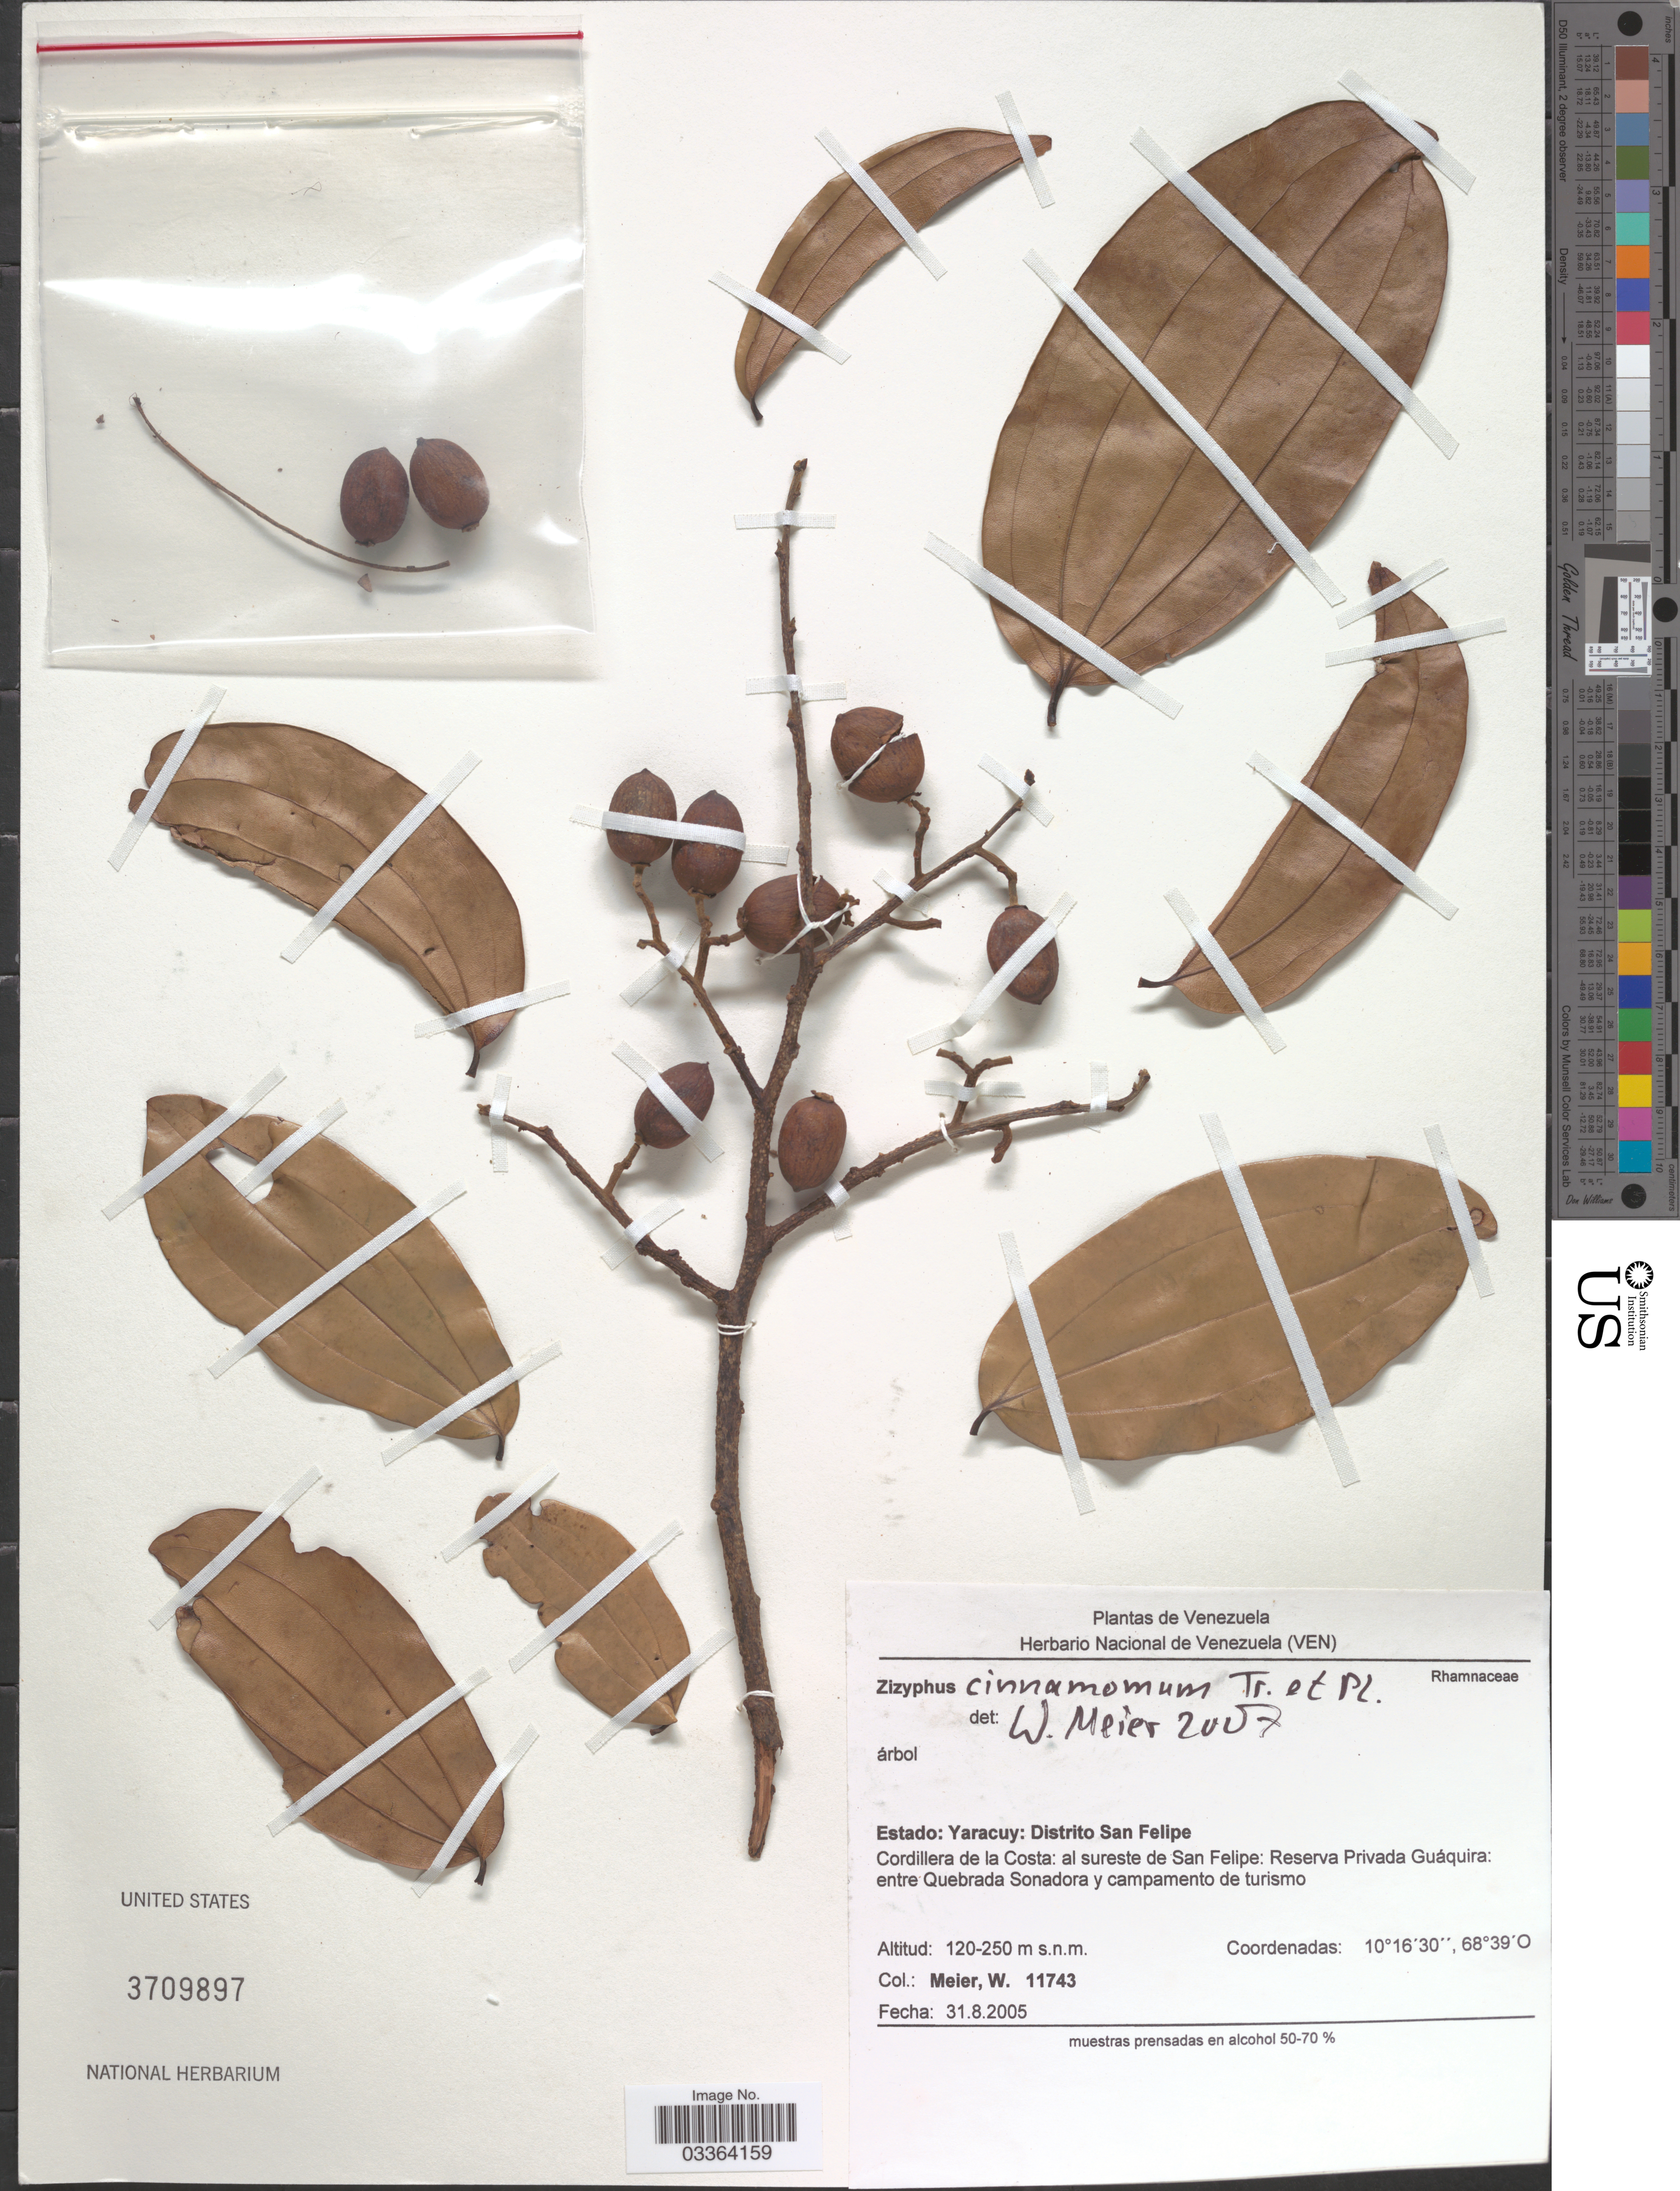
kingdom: Plantae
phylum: Tracheophyta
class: Magnoliopsida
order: Rosales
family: Rhamnaceae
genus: Sarcomphalus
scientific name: Sarcomphalus cinnamomum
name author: (Triana & Planch.) Hauenschild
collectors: W. Meier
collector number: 11743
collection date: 2005-08-31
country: Venezuela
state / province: Yaracuy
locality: Distrito San Felipe, Cordillera de la Costa: al sureste de San Felipe: Reserva Privada Guáquira: entre Quebrada Sonadora y campamento de turismo.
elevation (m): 120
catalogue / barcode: US 3709897